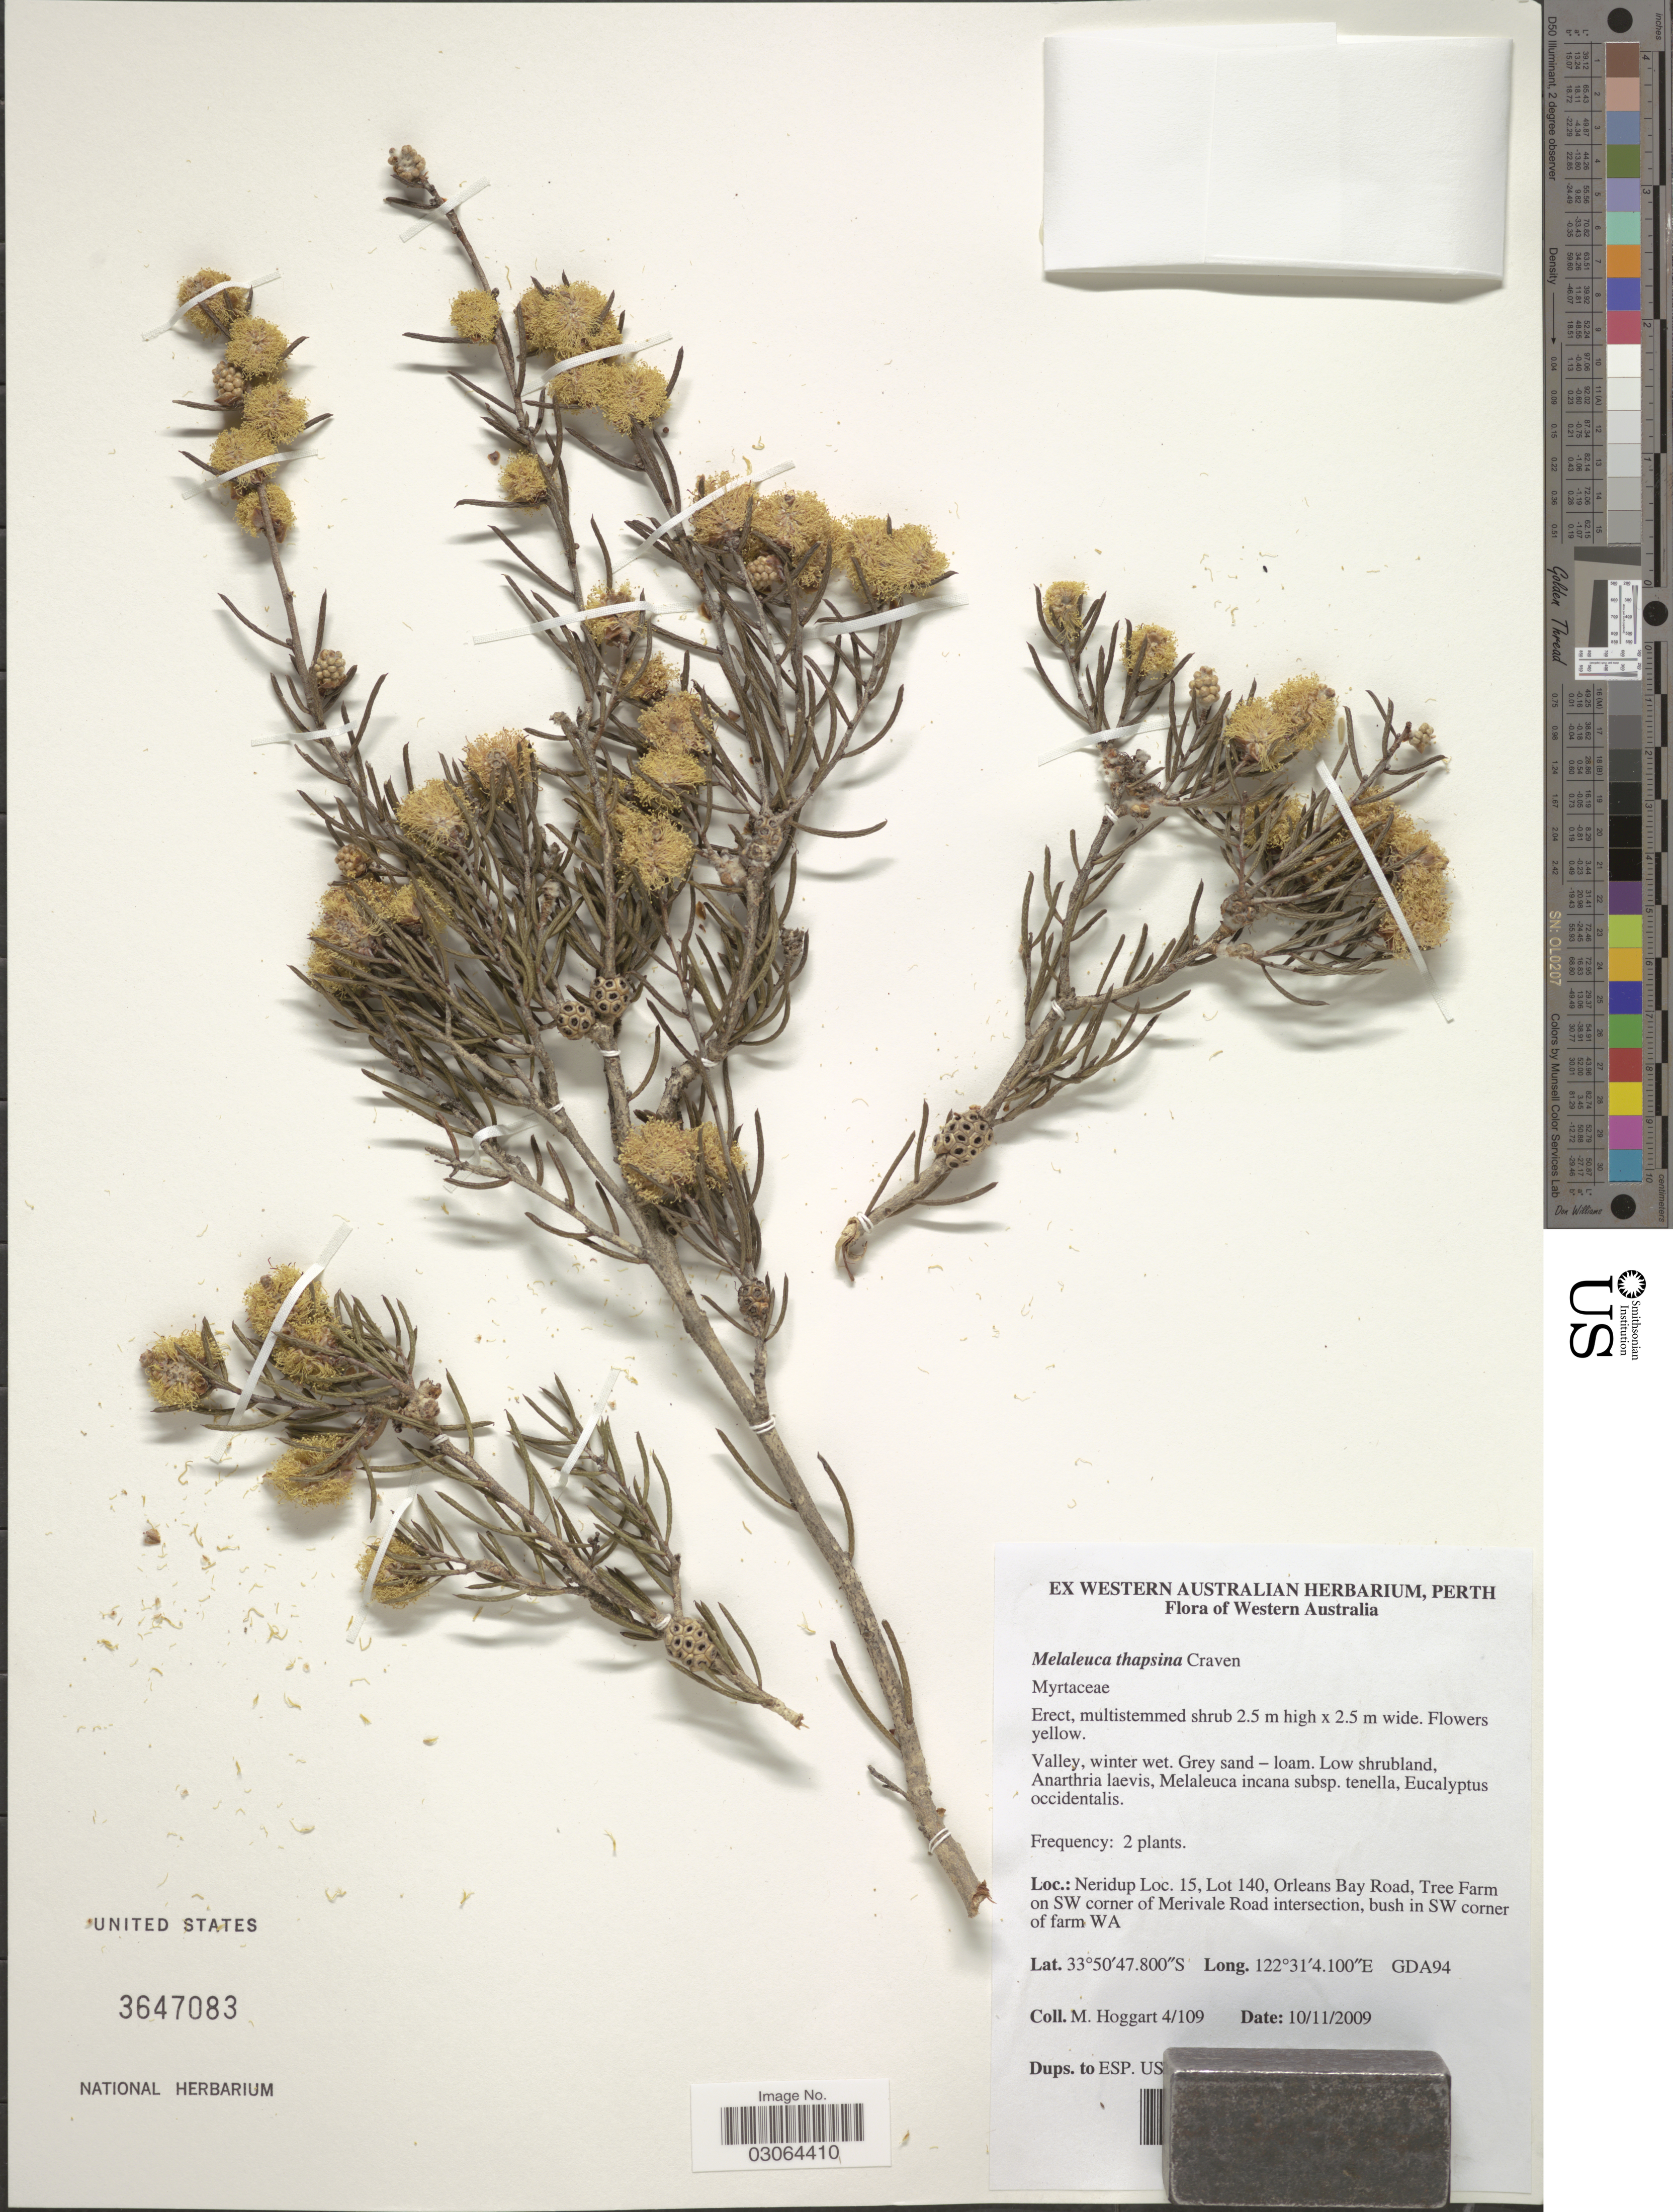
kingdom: Plantae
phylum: Tracheophyta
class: Magnoliopsida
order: Myrtales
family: Myrtaceae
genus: Melaleuca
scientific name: Melaleuca thapsina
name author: Craven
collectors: M. Hoggart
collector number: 4/109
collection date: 2009-11-10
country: Australia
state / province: Western Australia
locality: Neridup Loc. 15, Lot 140, Orleans Bay Road, Tree Farm on SW corner of Merivale Road intersection, bush in SW corner of farm WA.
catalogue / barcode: US 3647083